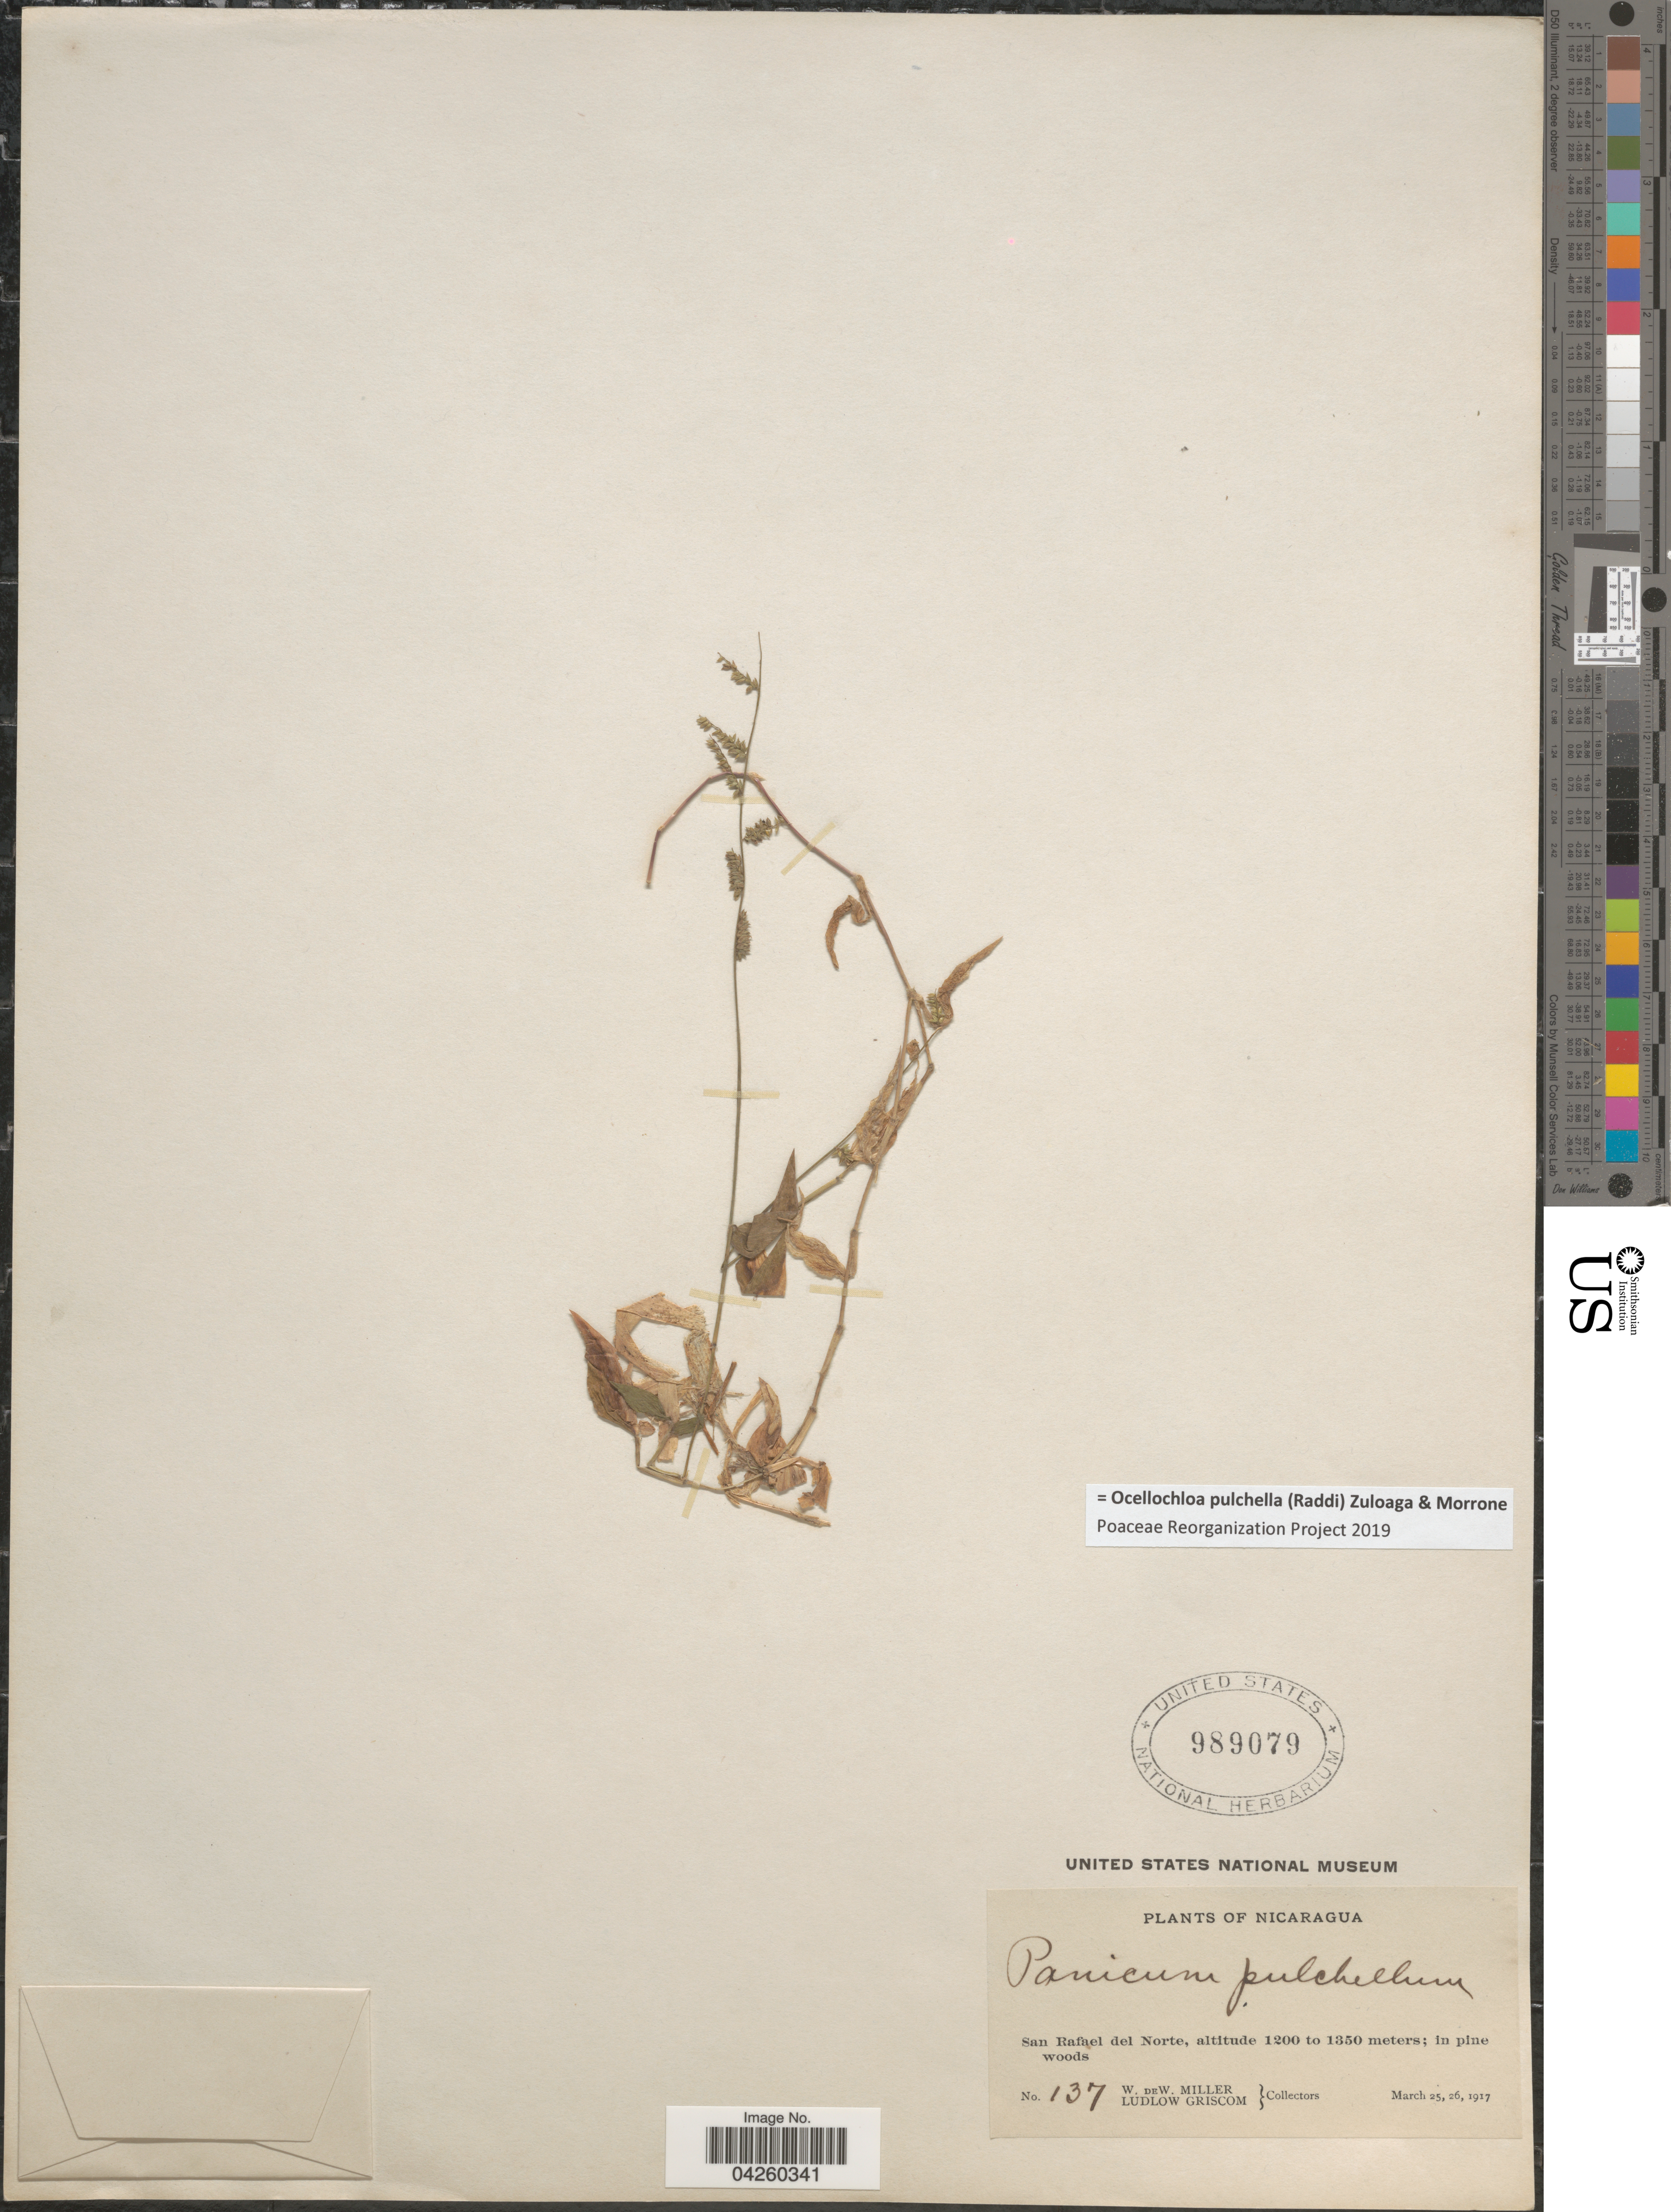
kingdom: Plantae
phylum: Tracheophyta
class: Liliopsida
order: Poales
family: Poaceae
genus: Ocellochloa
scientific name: Ocellochloa pulchella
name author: (Raddi) Zuloaga & Morrone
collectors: W. Miller & L. Griscom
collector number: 137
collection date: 1917-03-25/1917-03-26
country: Nicaragua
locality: San Rafael del Norte.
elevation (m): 1200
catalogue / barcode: US 989079